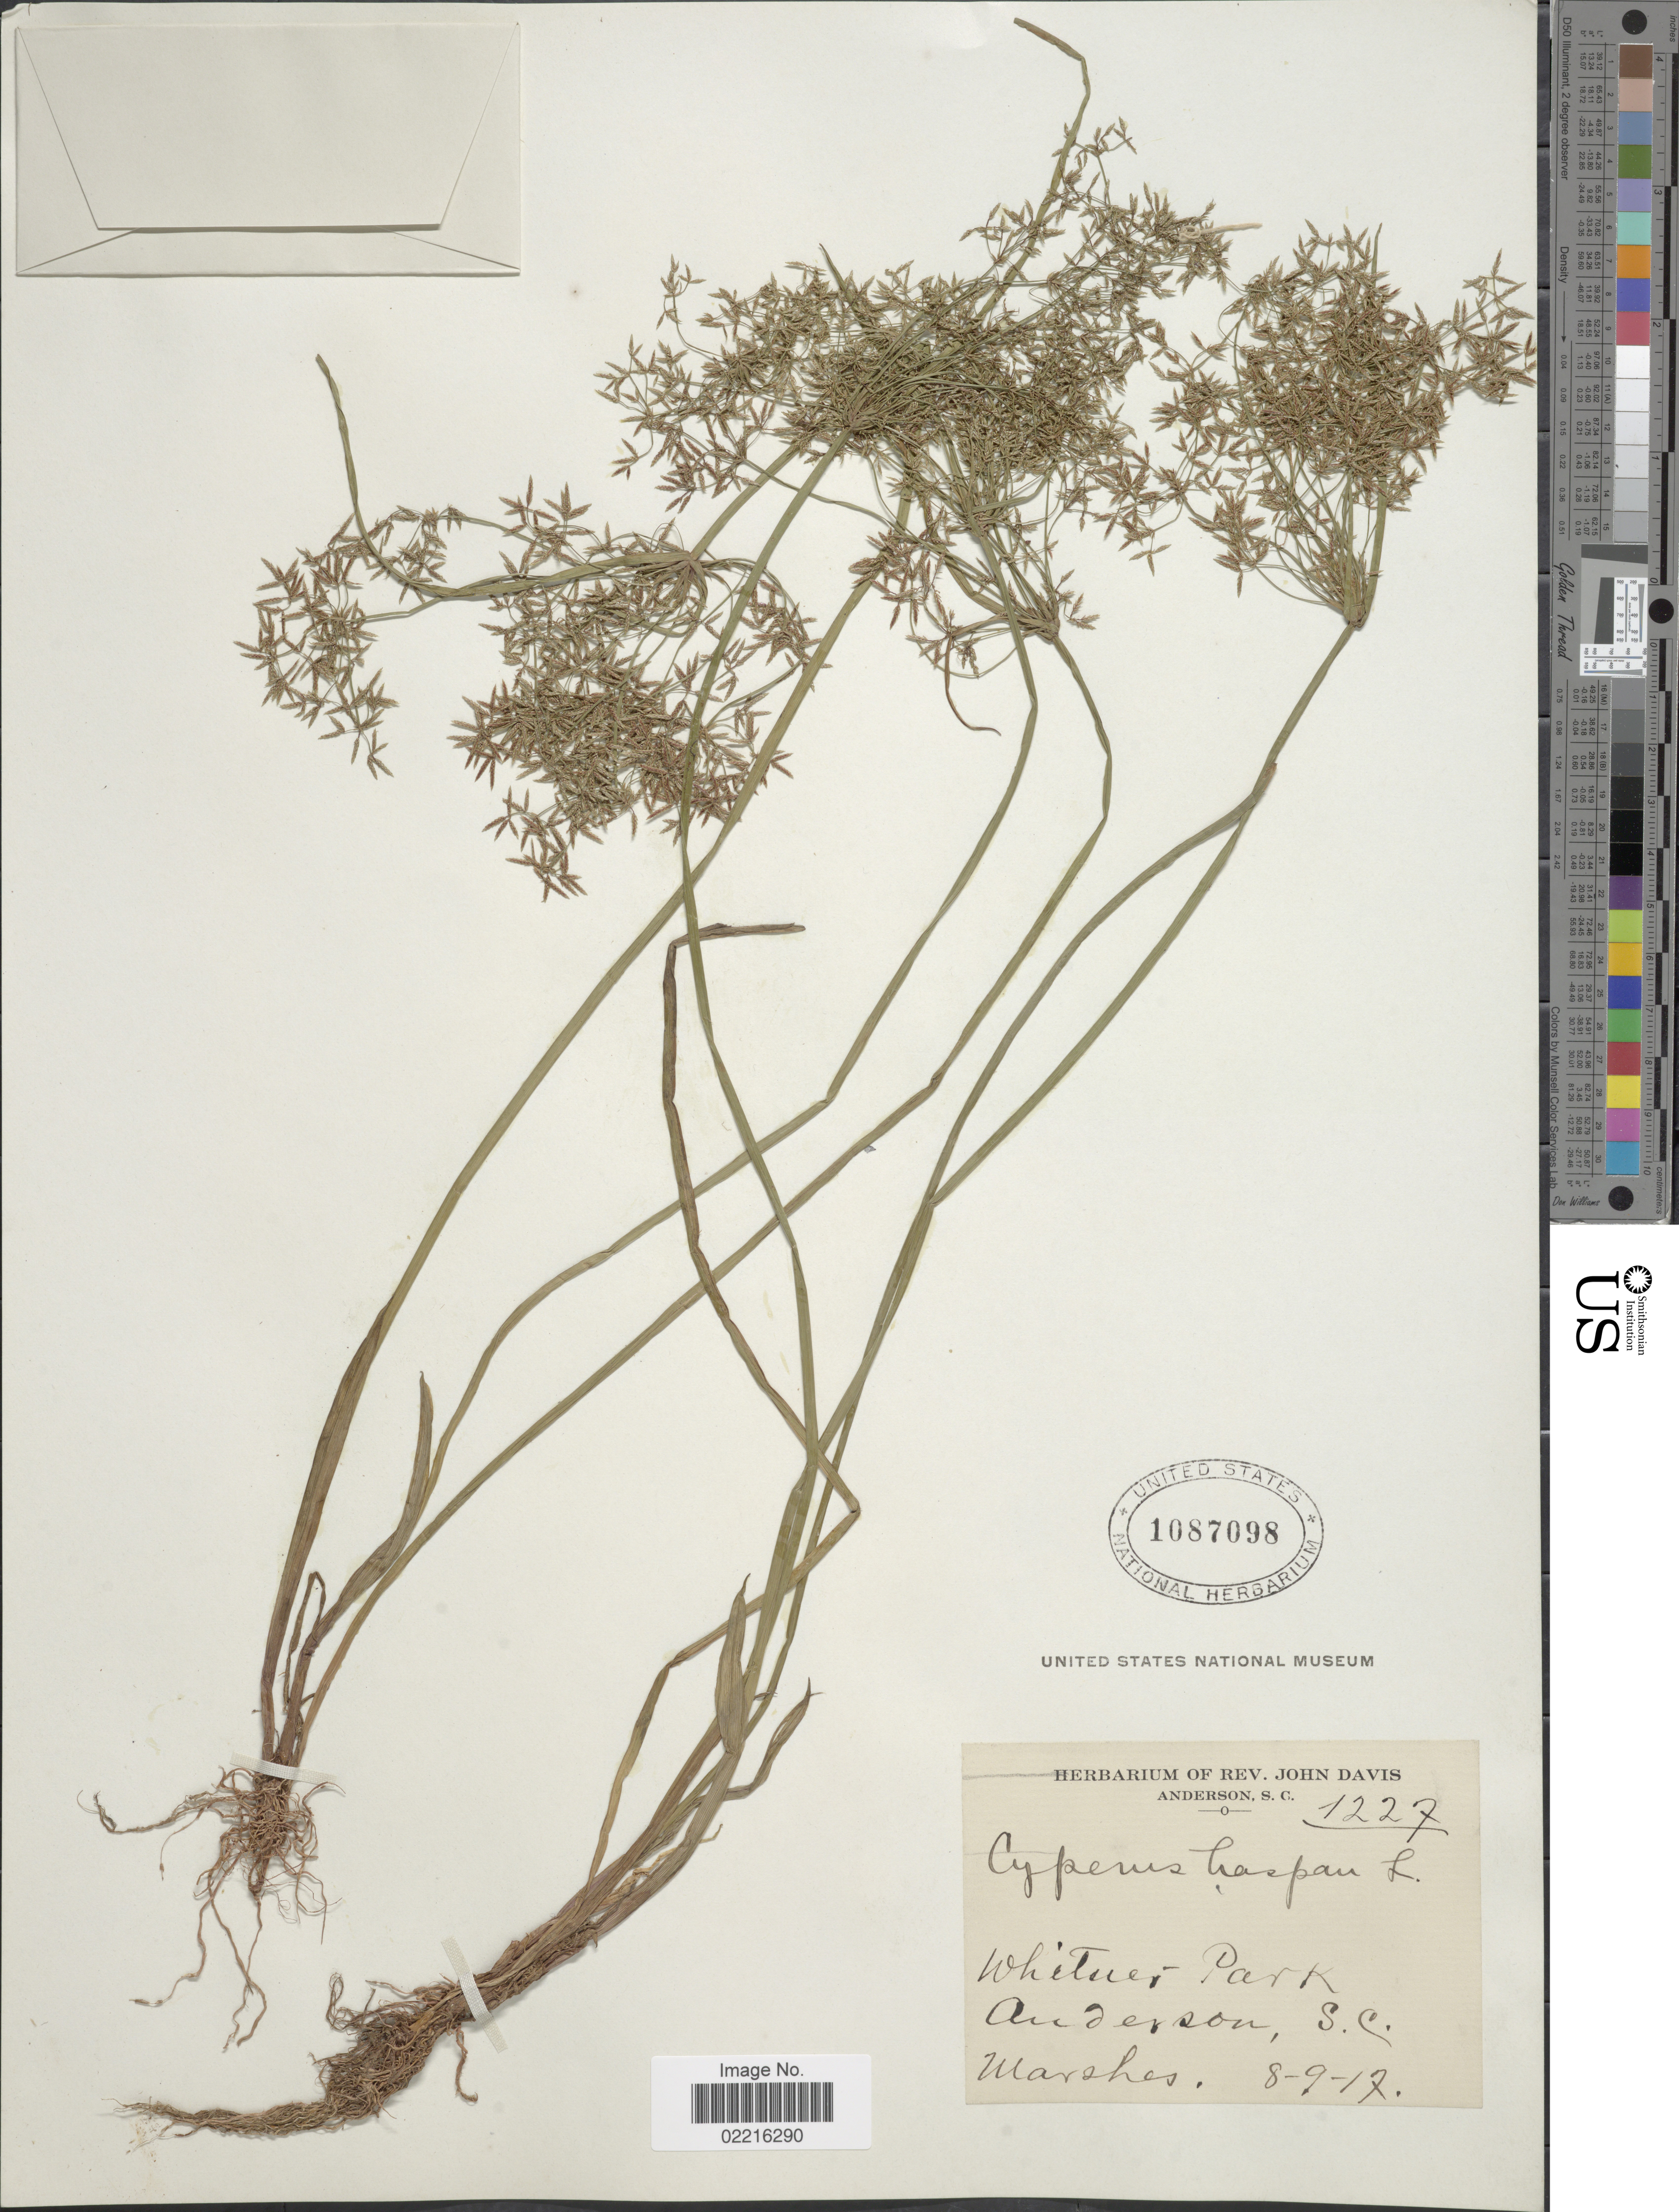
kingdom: Plantae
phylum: Tracheophyta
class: Liliopsida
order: Poales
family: Cyperaceae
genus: Cyperus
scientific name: Cyperus haspan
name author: L.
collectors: J. Davis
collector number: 1227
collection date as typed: Transcribed d/m/y: 9/8/17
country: United States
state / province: South Carolina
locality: Whitner Park, Anderson, S.C.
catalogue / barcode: US 1087098